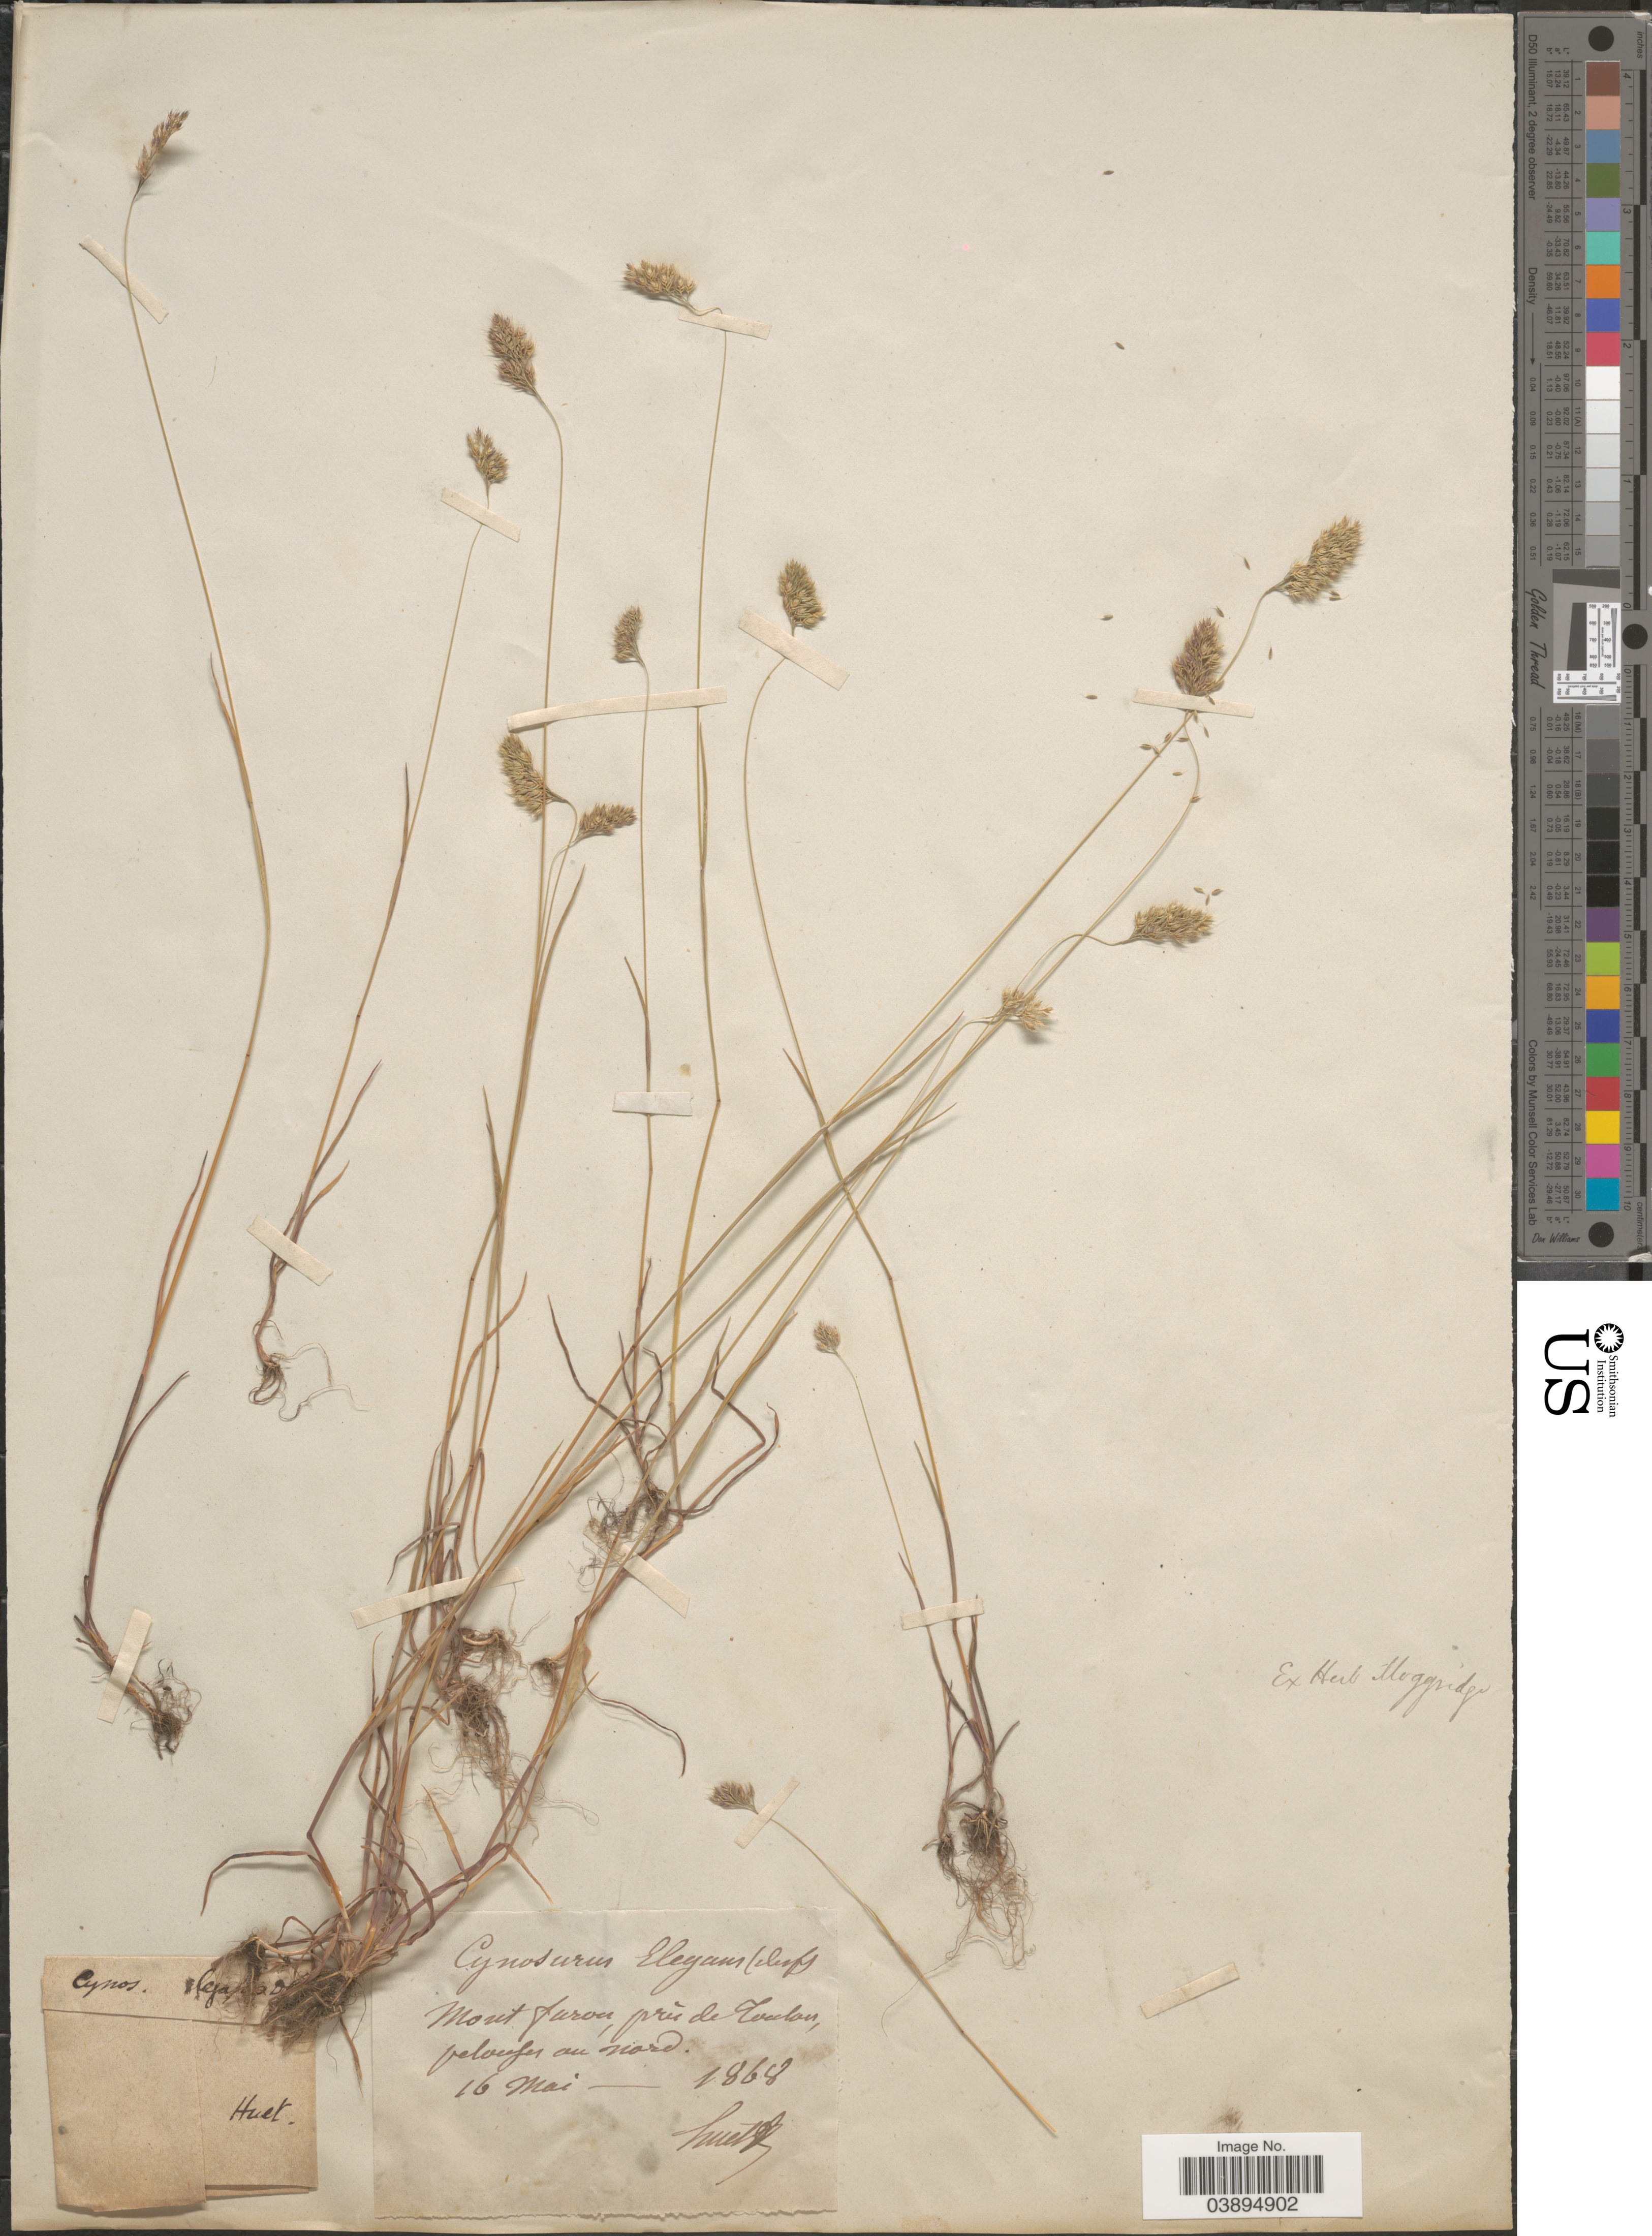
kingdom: Plantae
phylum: Tracheophyta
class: Liliopsida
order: Poales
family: Poaceae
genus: Cynosurus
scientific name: Cynosurus elegans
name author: Desf.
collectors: -. Huet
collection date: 1868-05-16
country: France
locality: Mont Faron, près de Toulon, pelouses au Nord.